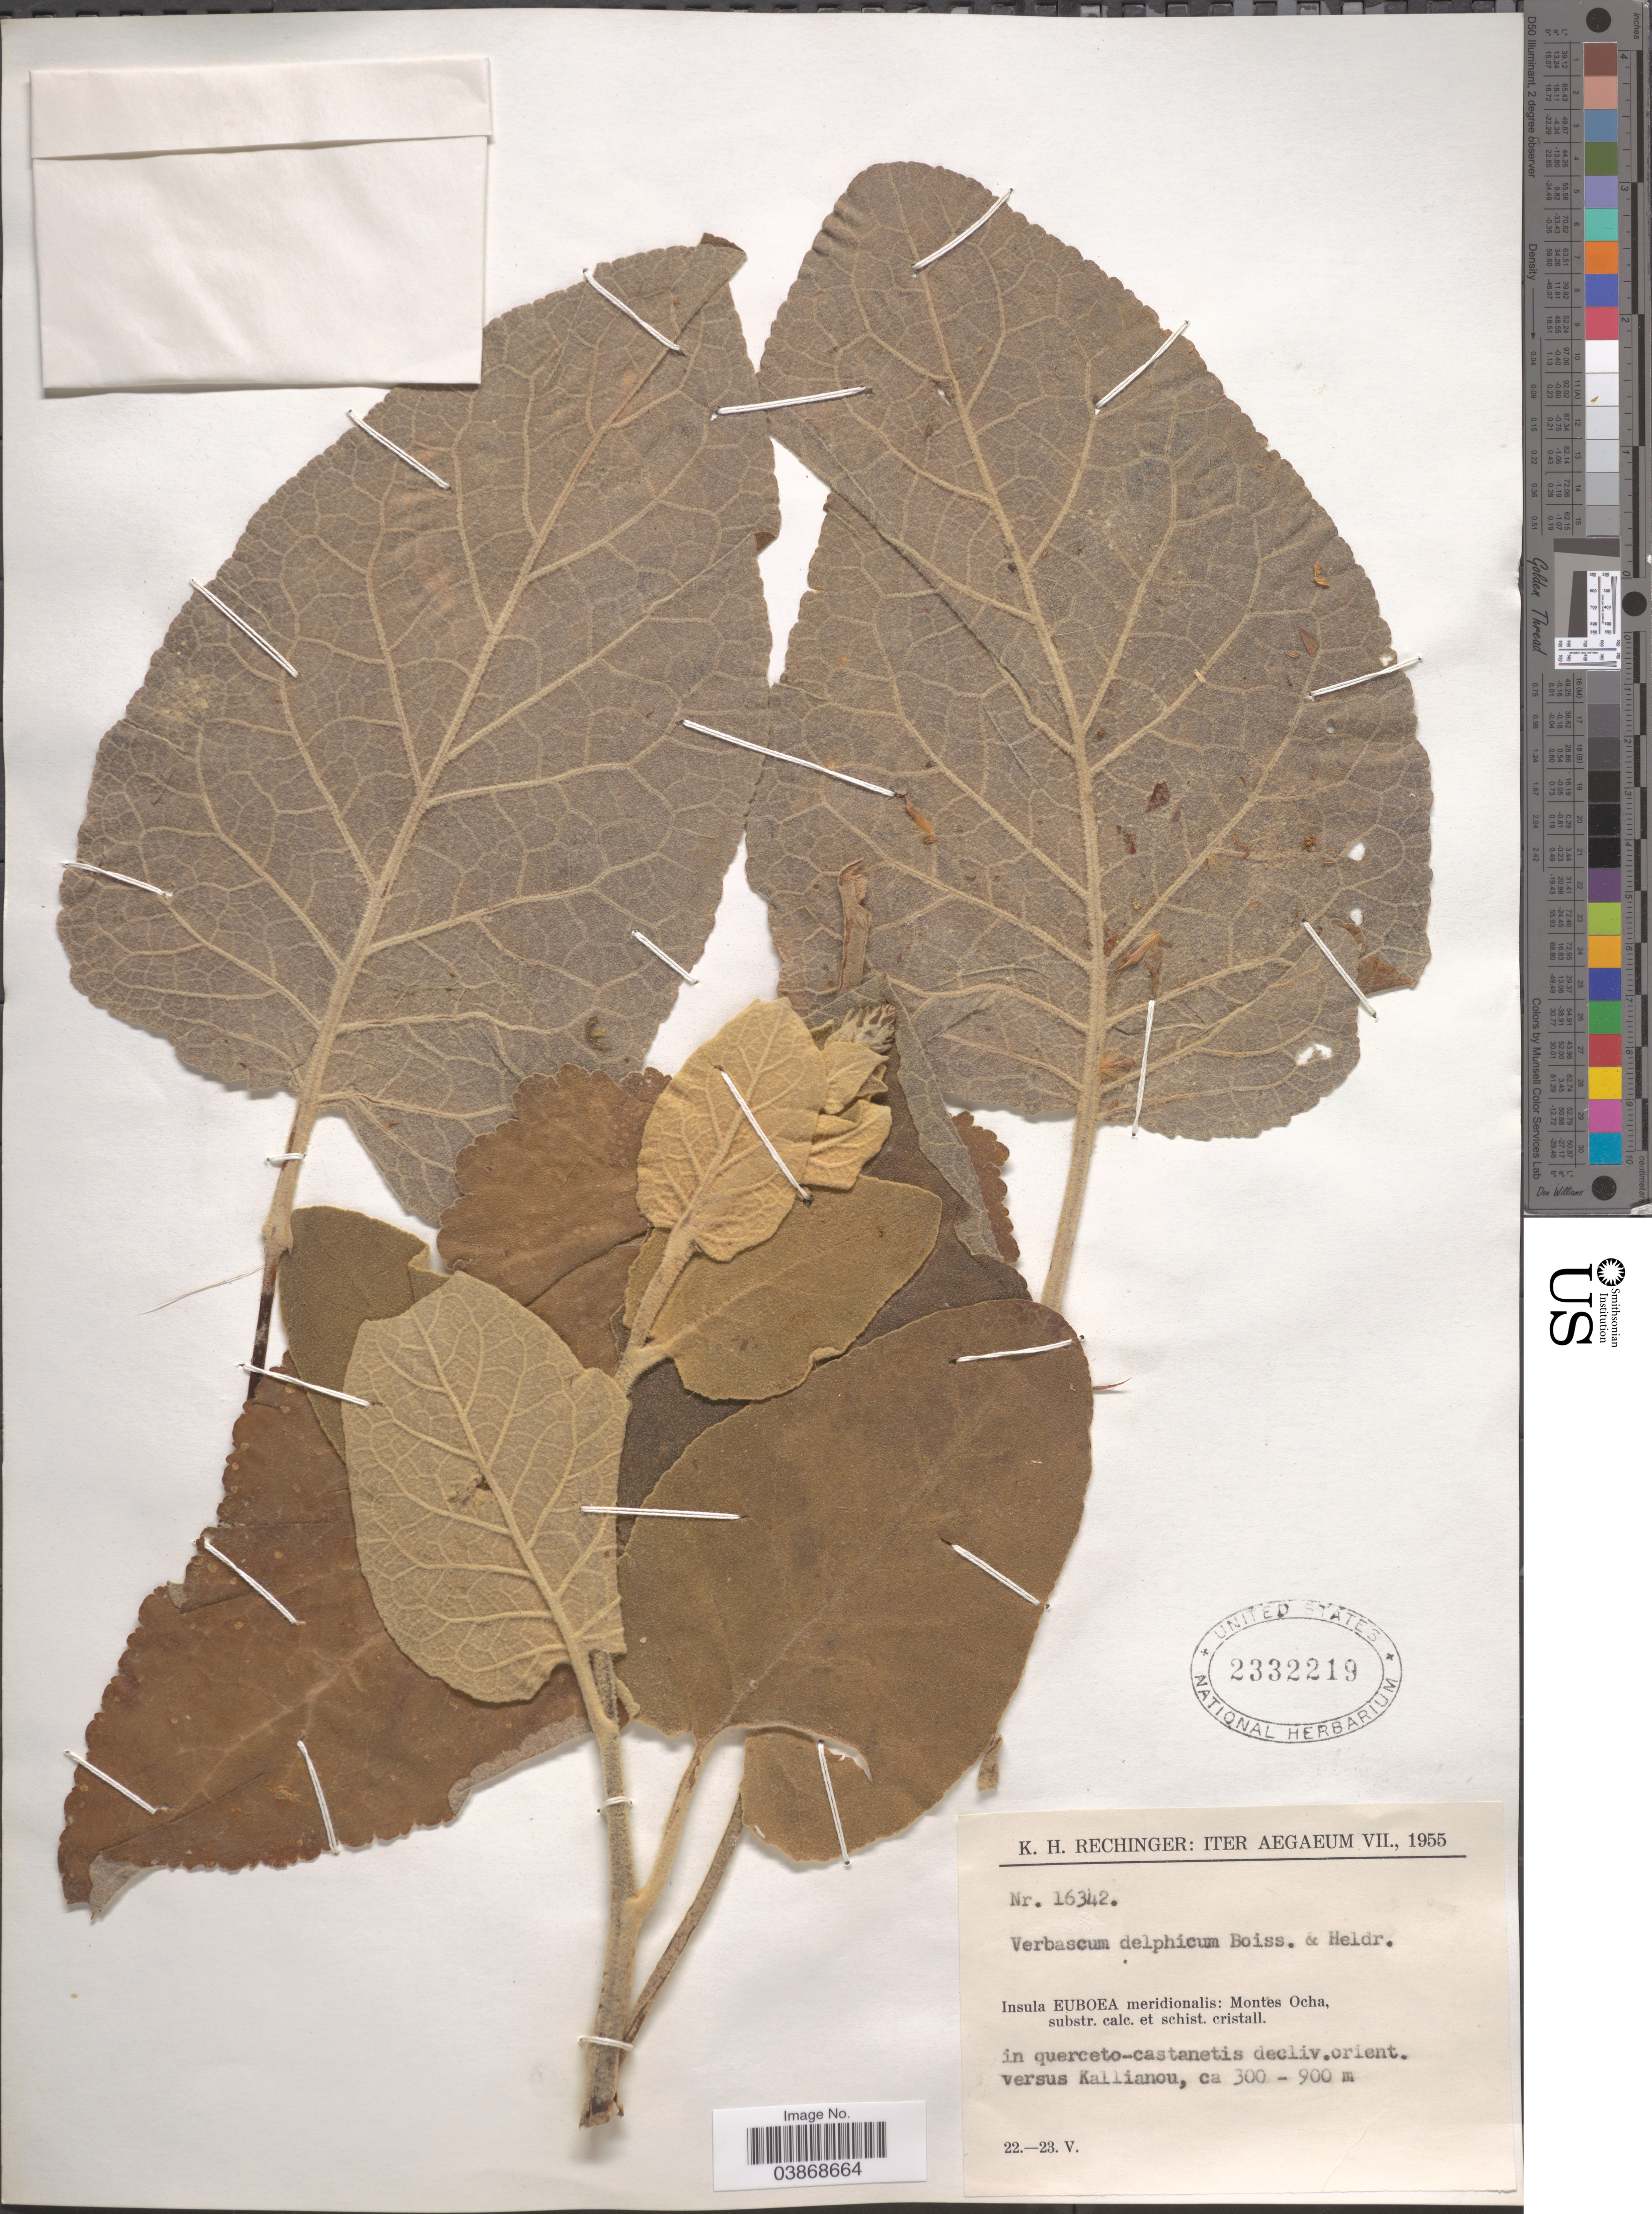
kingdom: Plantae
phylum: Tracheophyta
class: Magnoliopsida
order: Lamiales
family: Scrophulariaceae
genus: Verbascum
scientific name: Verbascum delphicum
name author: Boiss. & Heldr.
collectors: K. H. Rechinger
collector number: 16342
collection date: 1955-07-22/1955-07-23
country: Greece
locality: Iter Aegaeum. Insula Euboea meridionalis: Montes Ocha, substr. cal. et schist. cristall. Versus Kallianou.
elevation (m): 300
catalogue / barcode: US 2332219